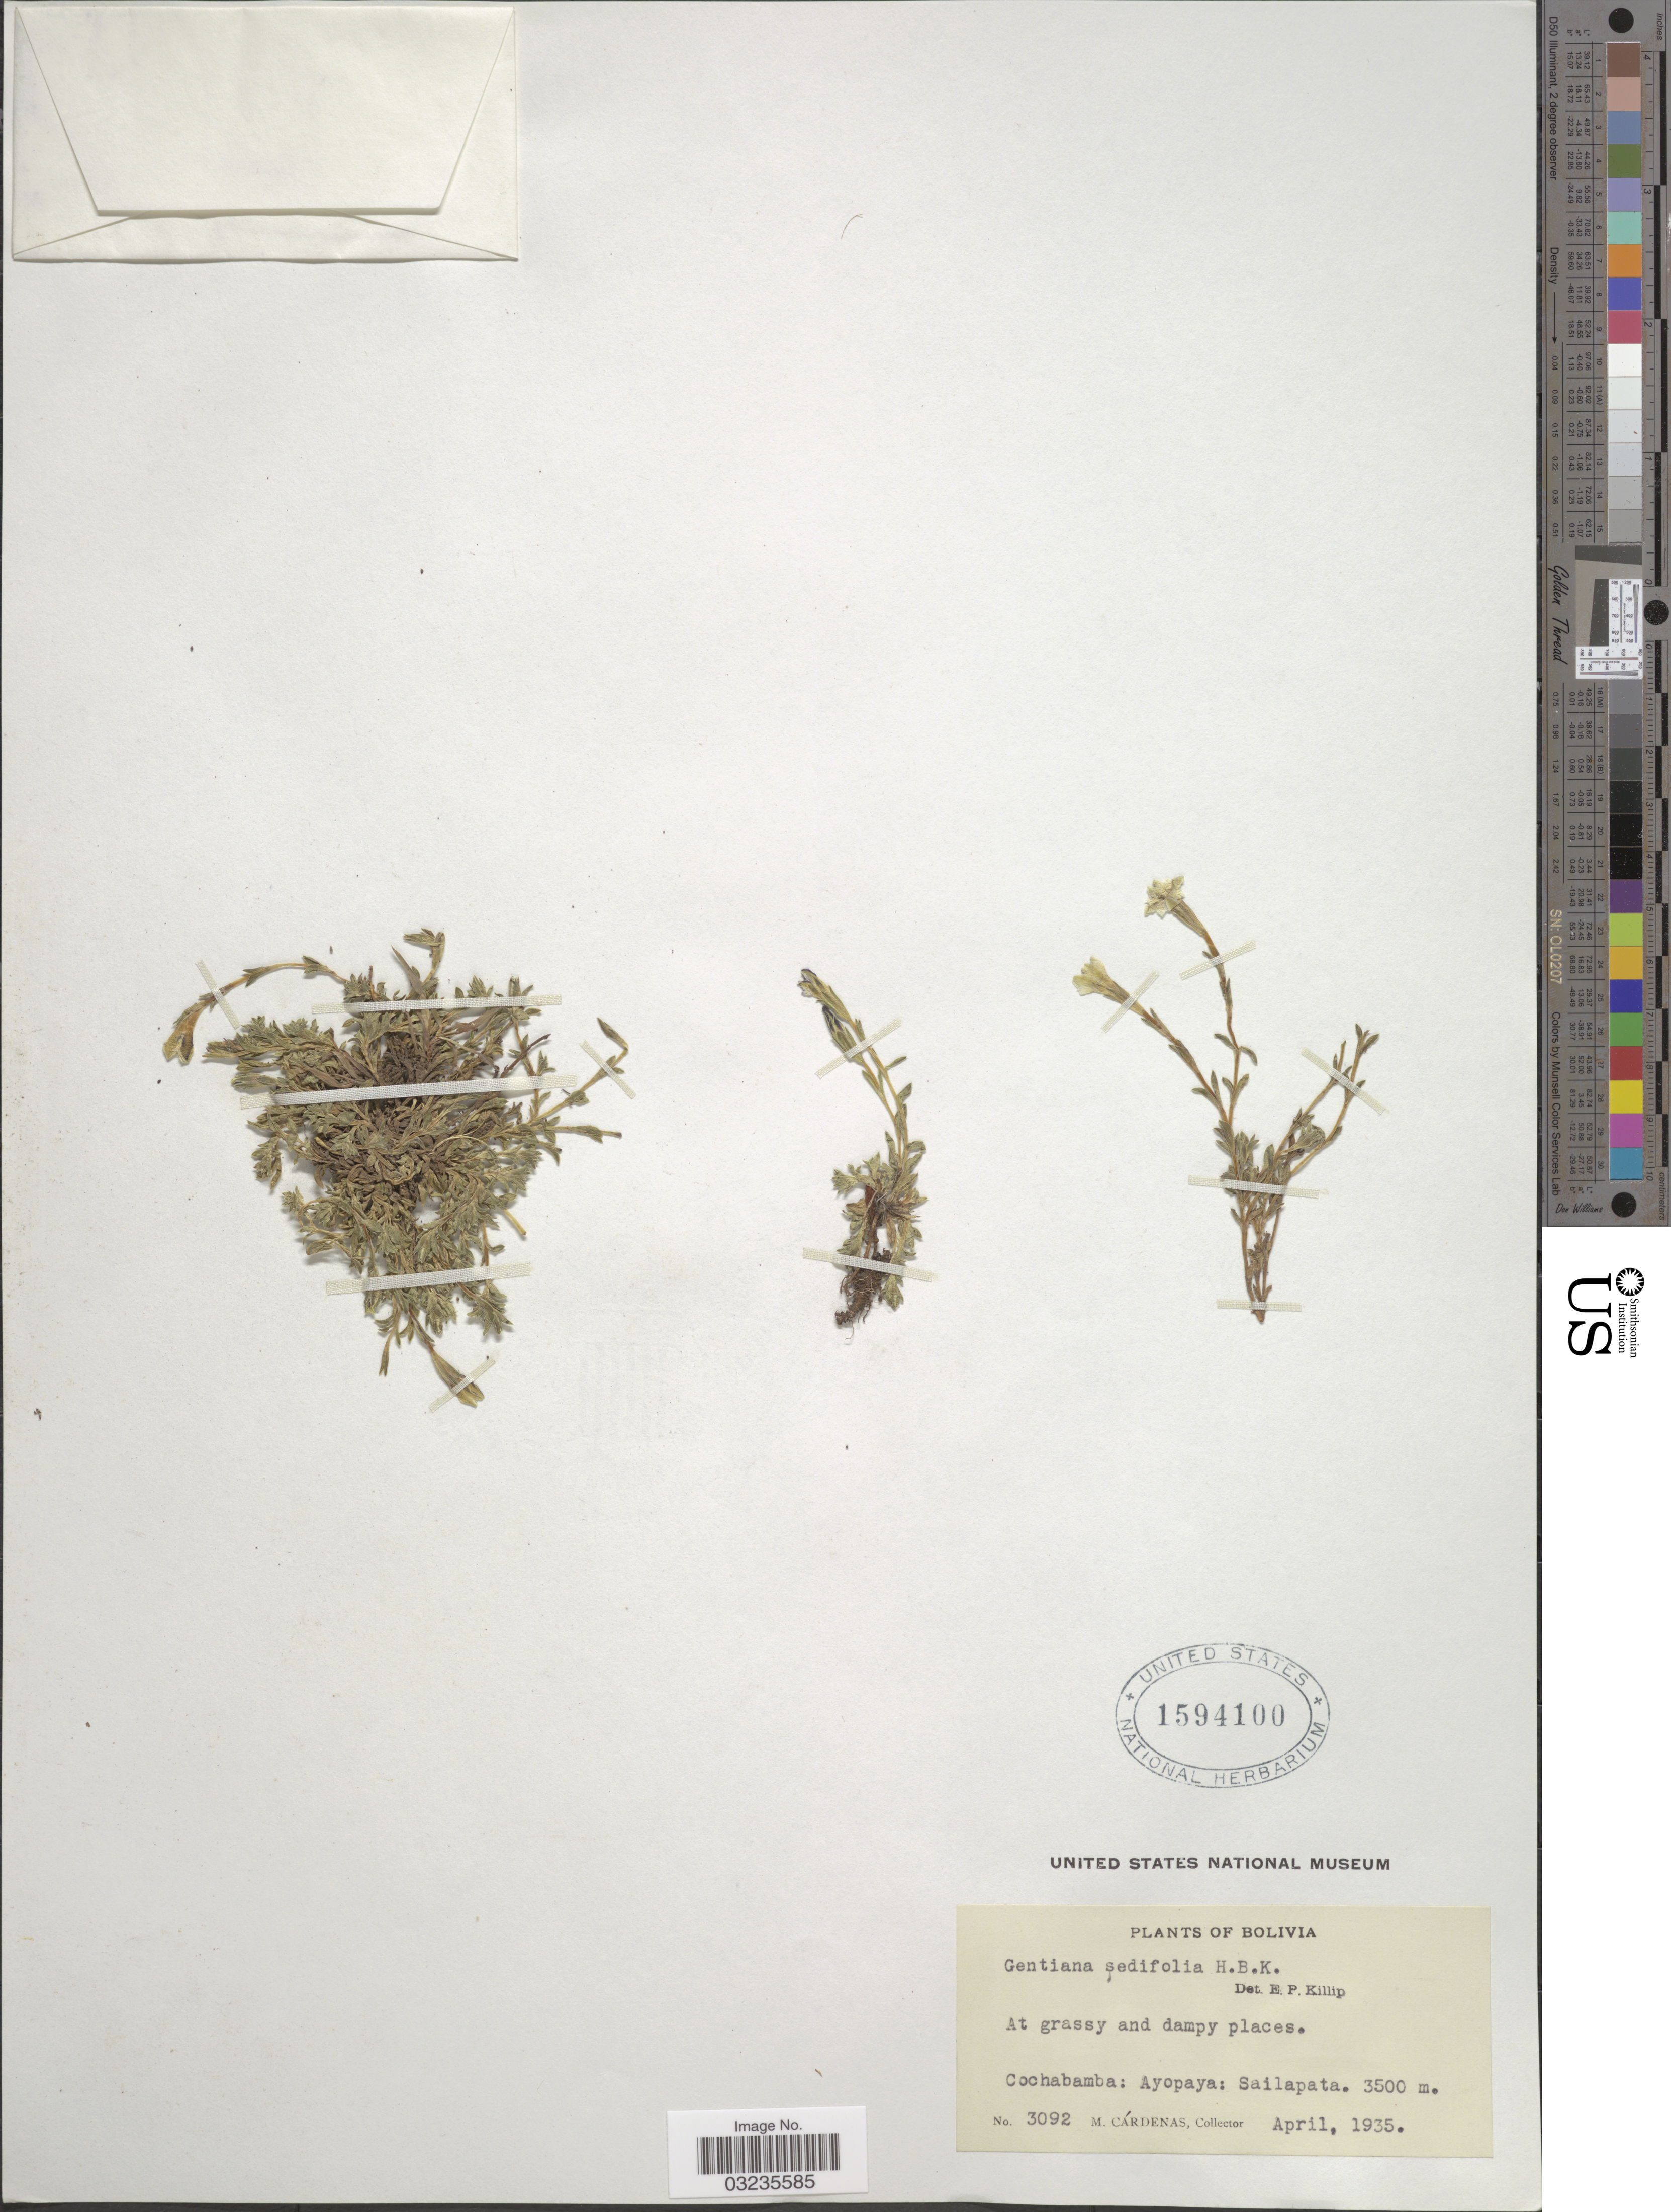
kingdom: Plantae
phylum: Tracheophyta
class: Magnoliopsida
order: Gentianales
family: Gentianaceae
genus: Gentiana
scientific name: Gentiana sedifolia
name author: Kunth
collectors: M. Cárdenas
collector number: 3092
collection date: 1935-04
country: Bolivia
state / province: Cochabamba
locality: Ayopayo: Sailapata.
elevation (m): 3500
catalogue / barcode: US 1594100